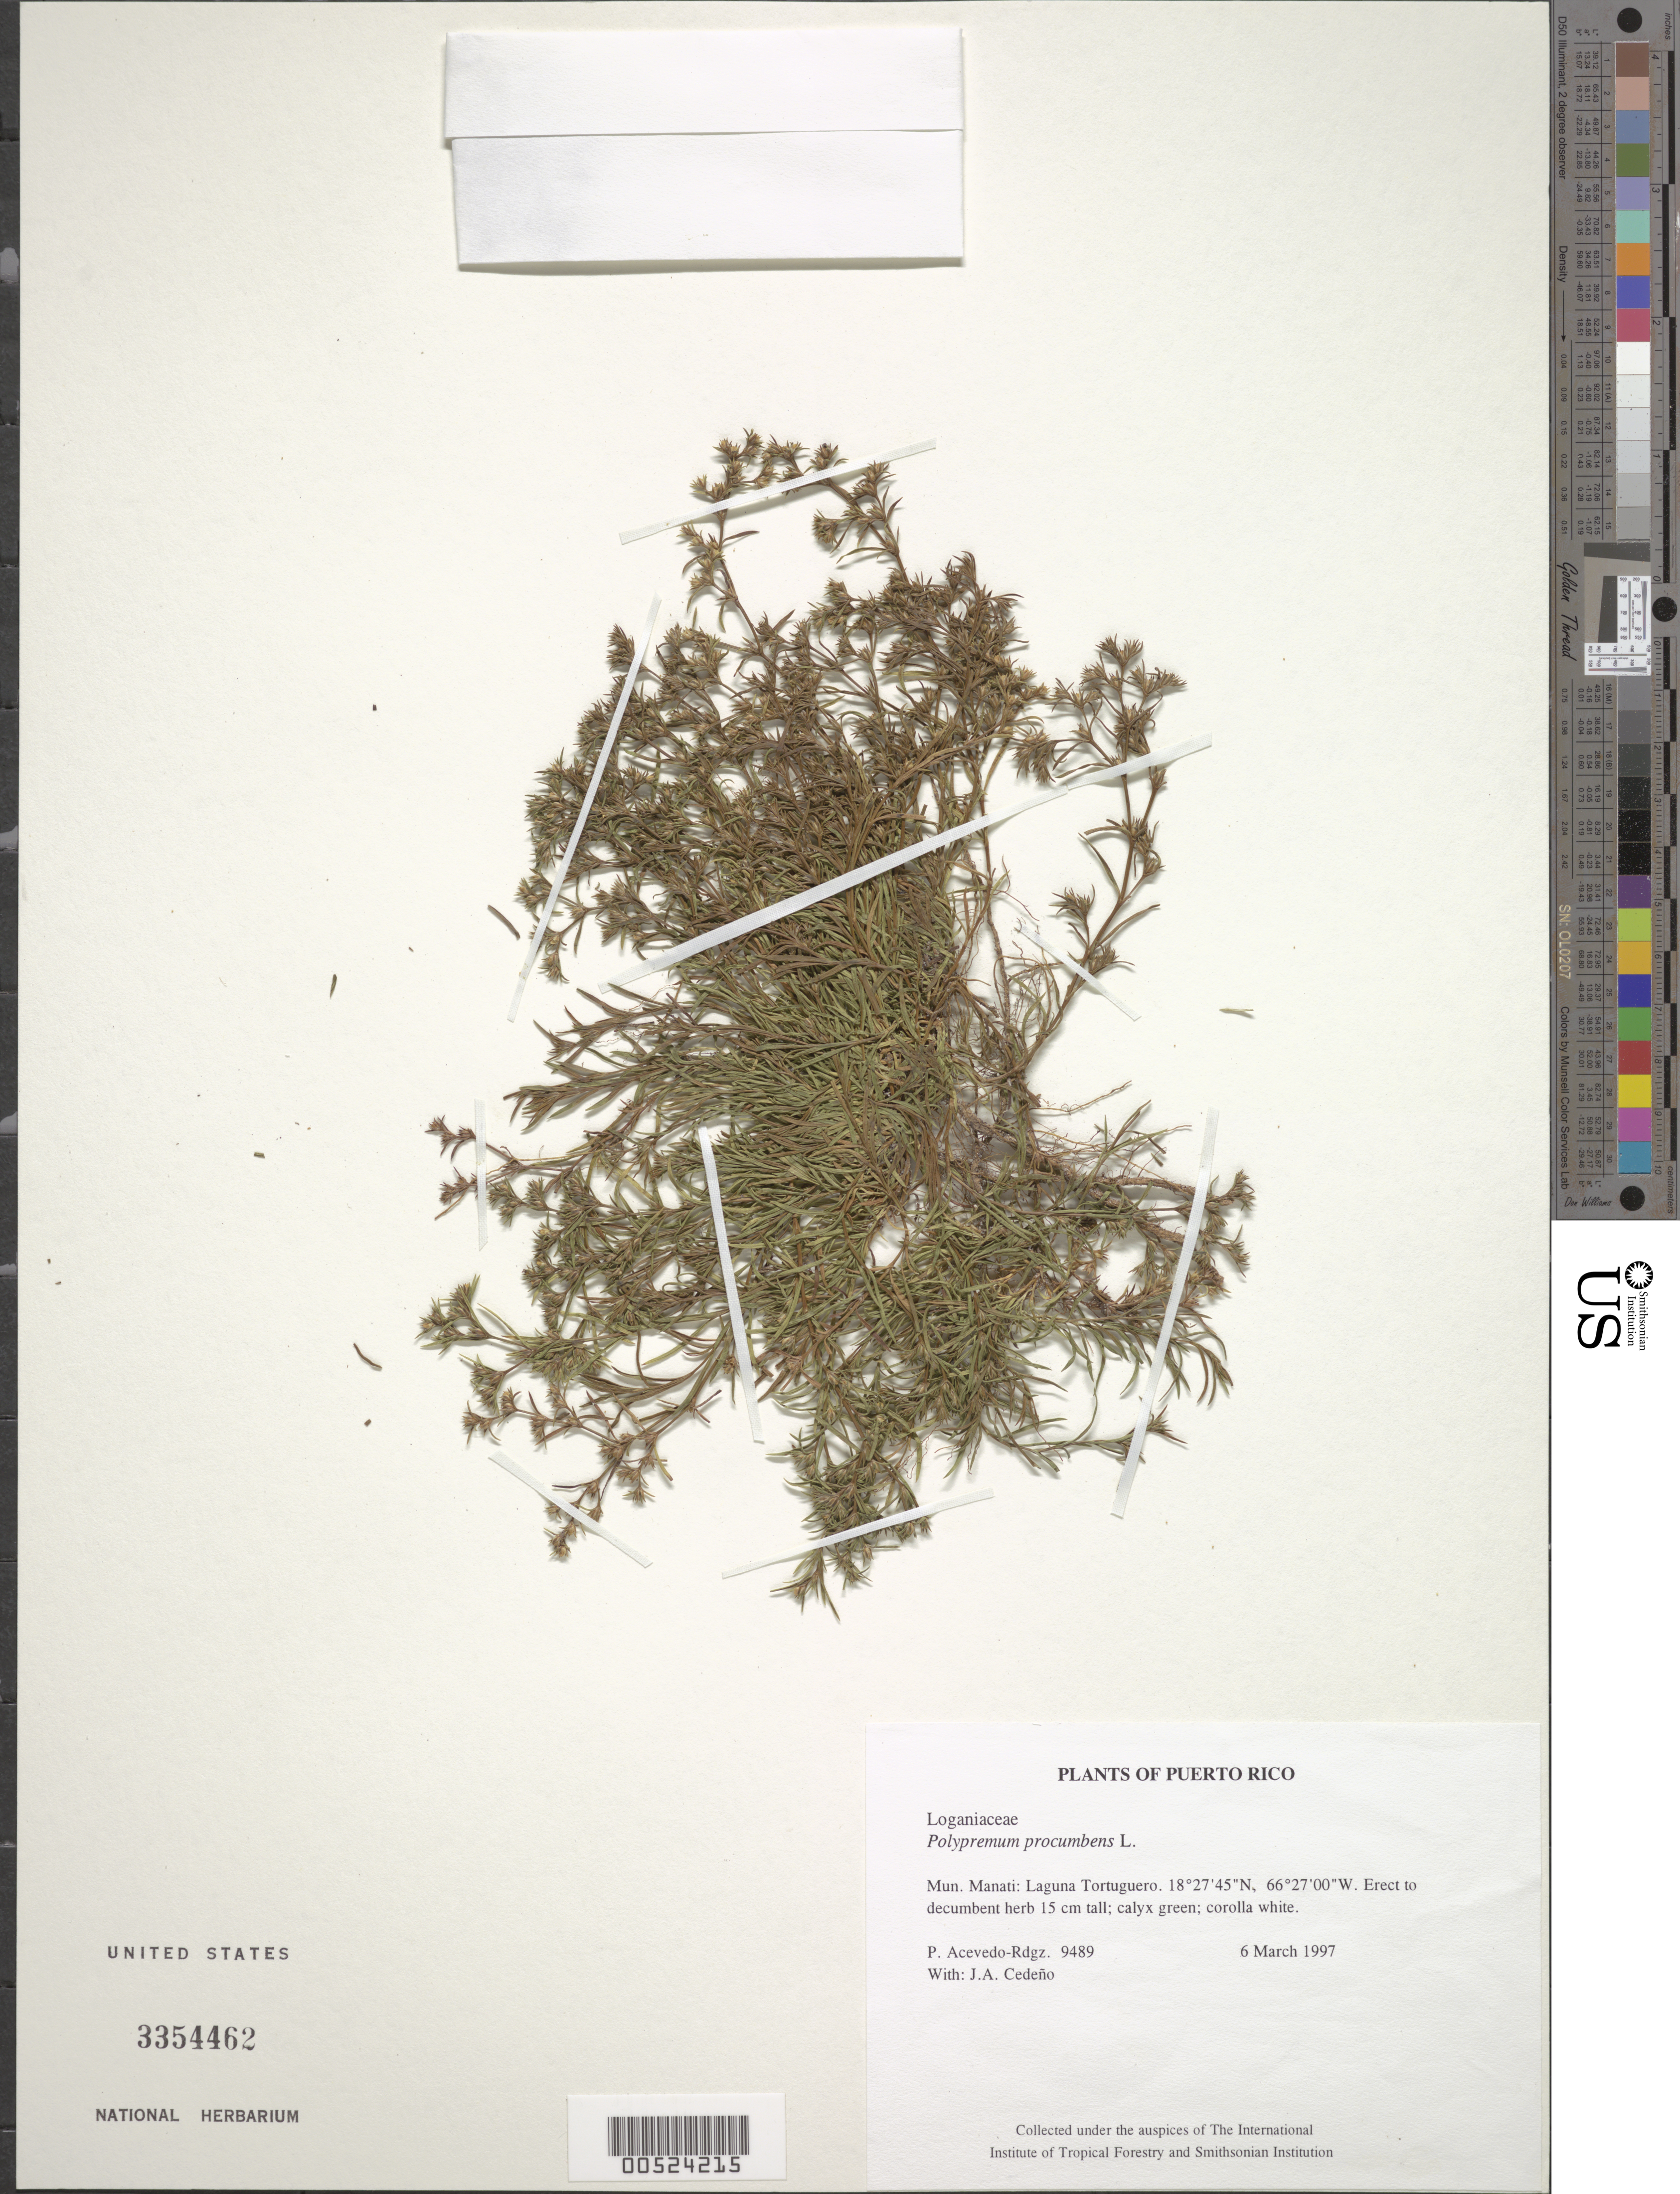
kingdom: Plantae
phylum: Tracheophyta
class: Magnoliopsida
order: Lamiales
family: Tetrachondraceae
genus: Polypremum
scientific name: Polypremum procumbens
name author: L.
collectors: P. Acevedo-Rodr. & J. A. Cedeño M.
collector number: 9489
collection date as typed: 06 Mar 1997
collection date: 1997-03-06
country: Puerto Rico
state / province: Manatí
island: Puerto Rico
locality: Manatí: Laguna Tortuguero.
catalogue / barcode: US 3354462